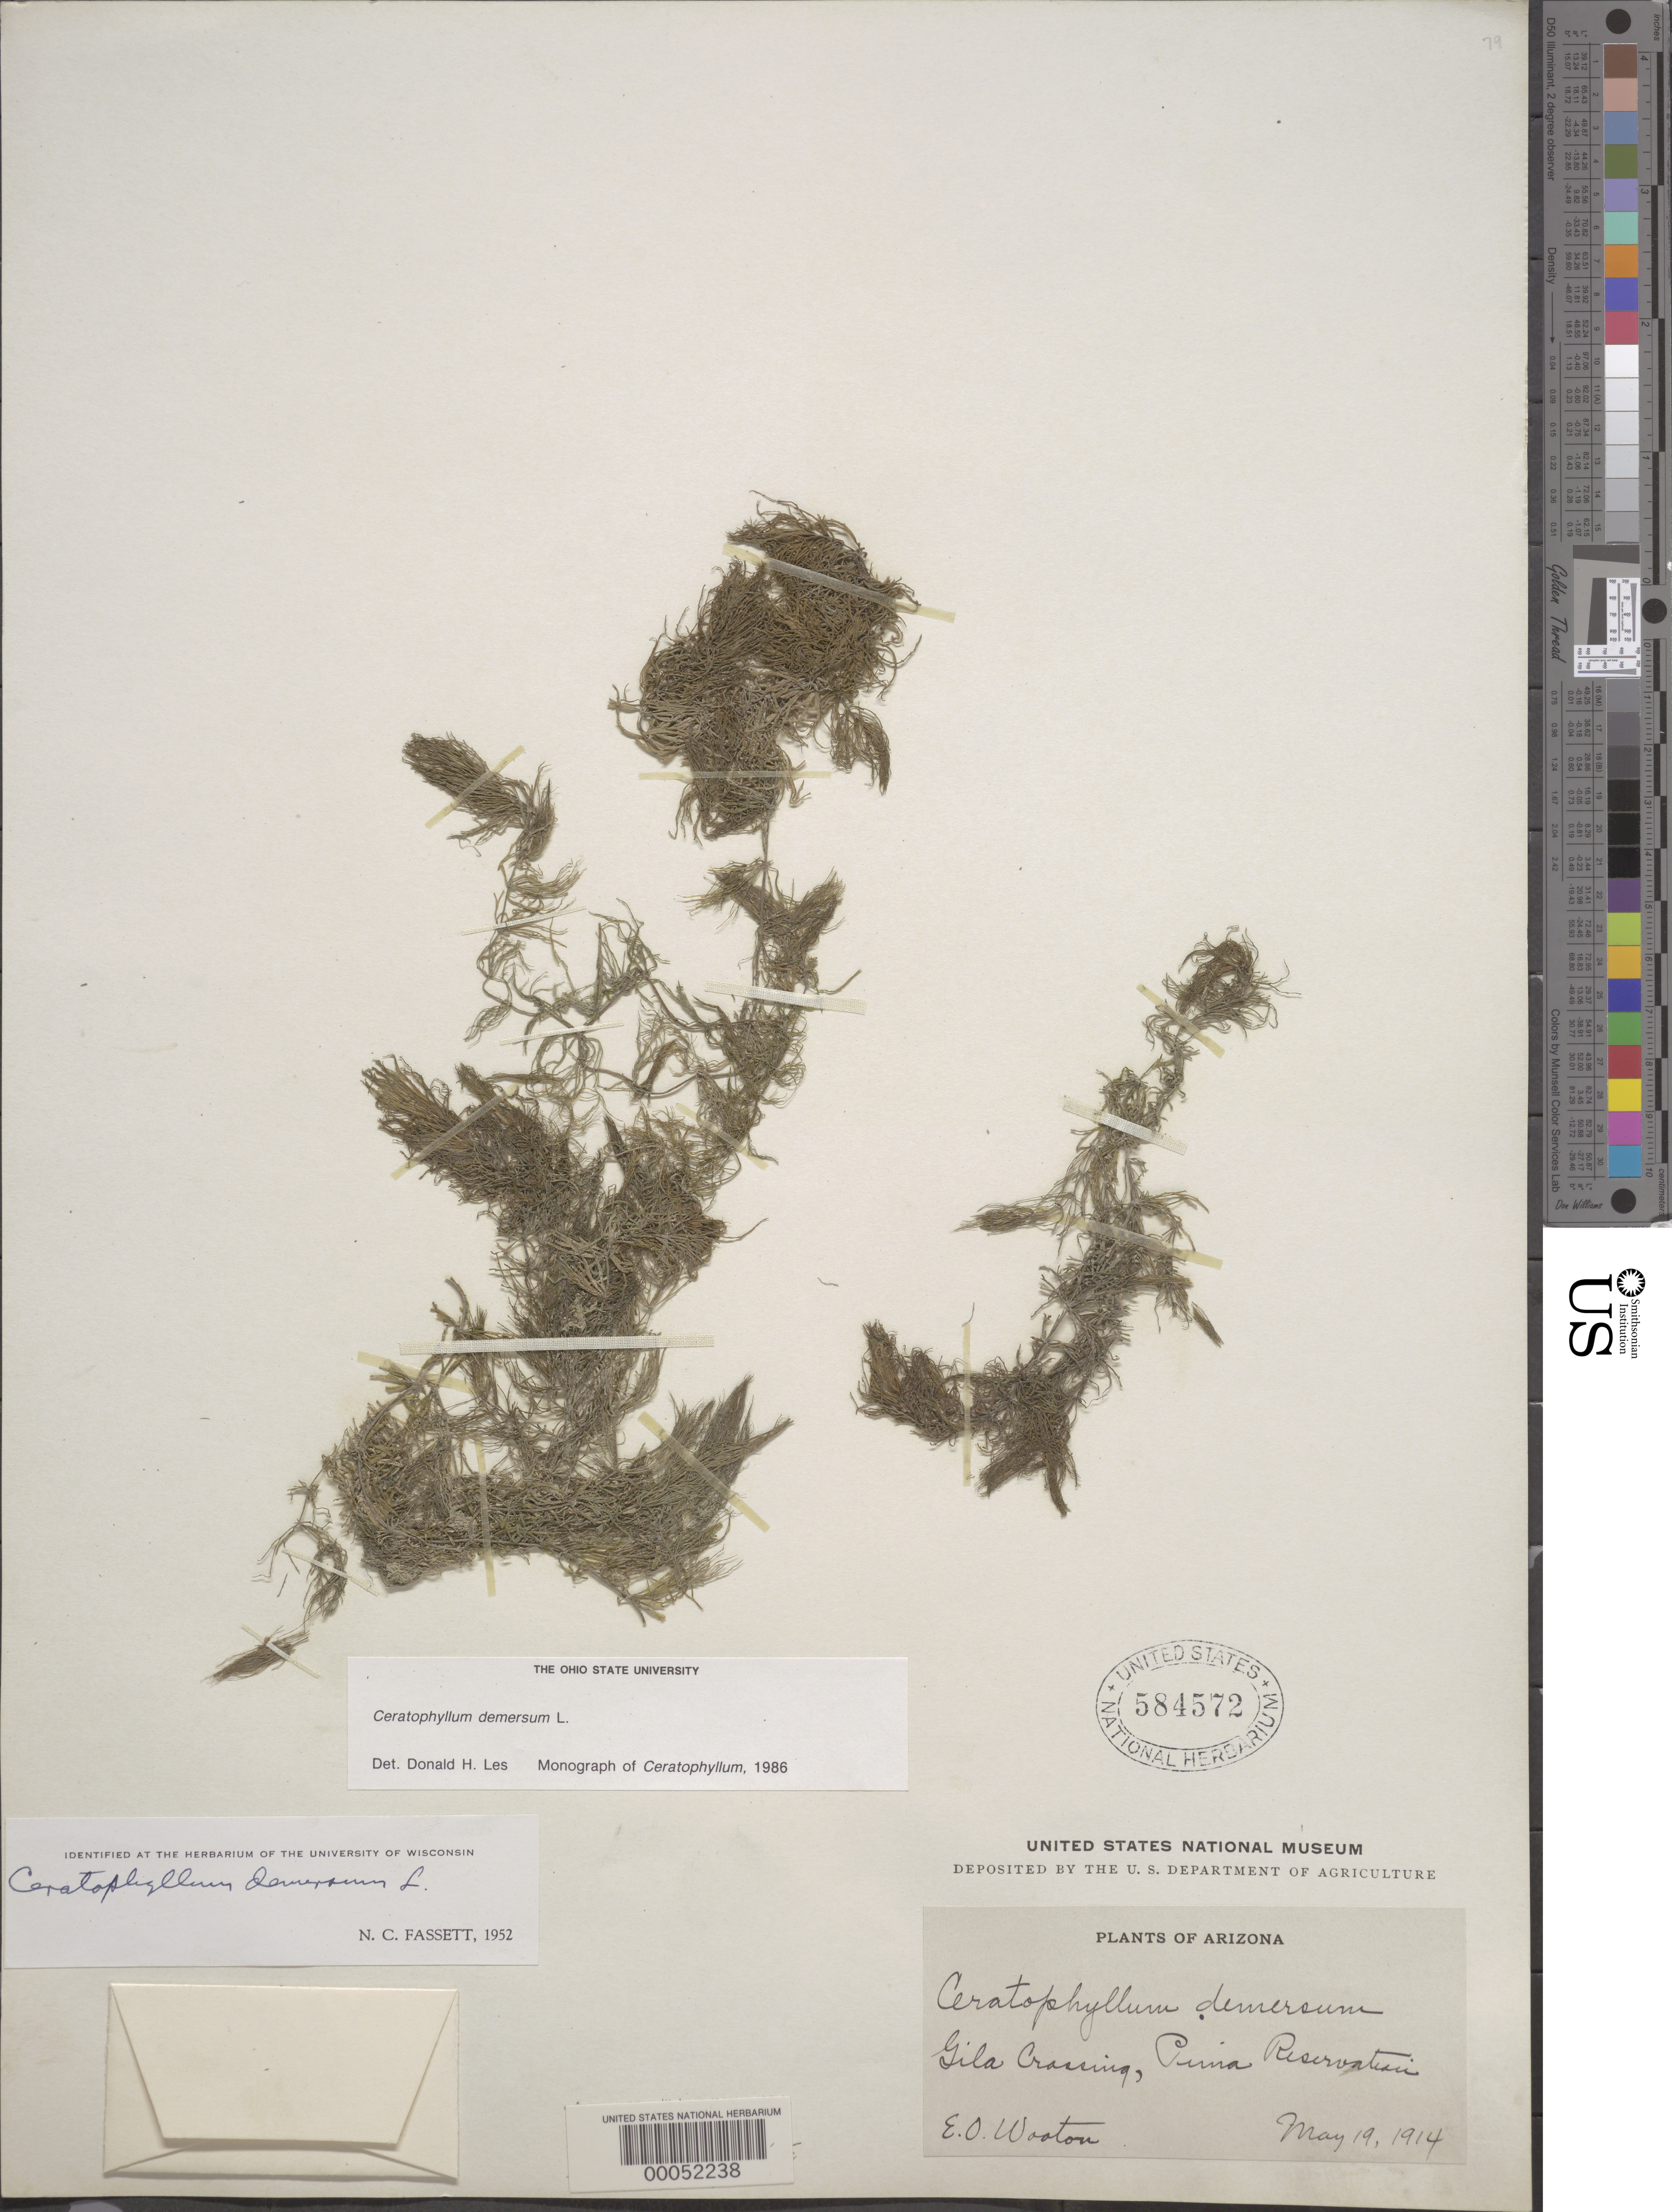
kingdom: Plantae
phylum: Tracheophyta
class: Magnoliopsida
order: Ceratophyllales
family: Ceratophyllaceae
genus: Ceratophyllum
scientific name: Ceratophyllum demersum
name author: L.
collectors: E. Waston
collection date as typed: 19 May 1914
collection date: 1914-05-19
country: United States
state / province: Arizona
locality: Gila crossing, pima reservation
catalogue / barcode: US 584572